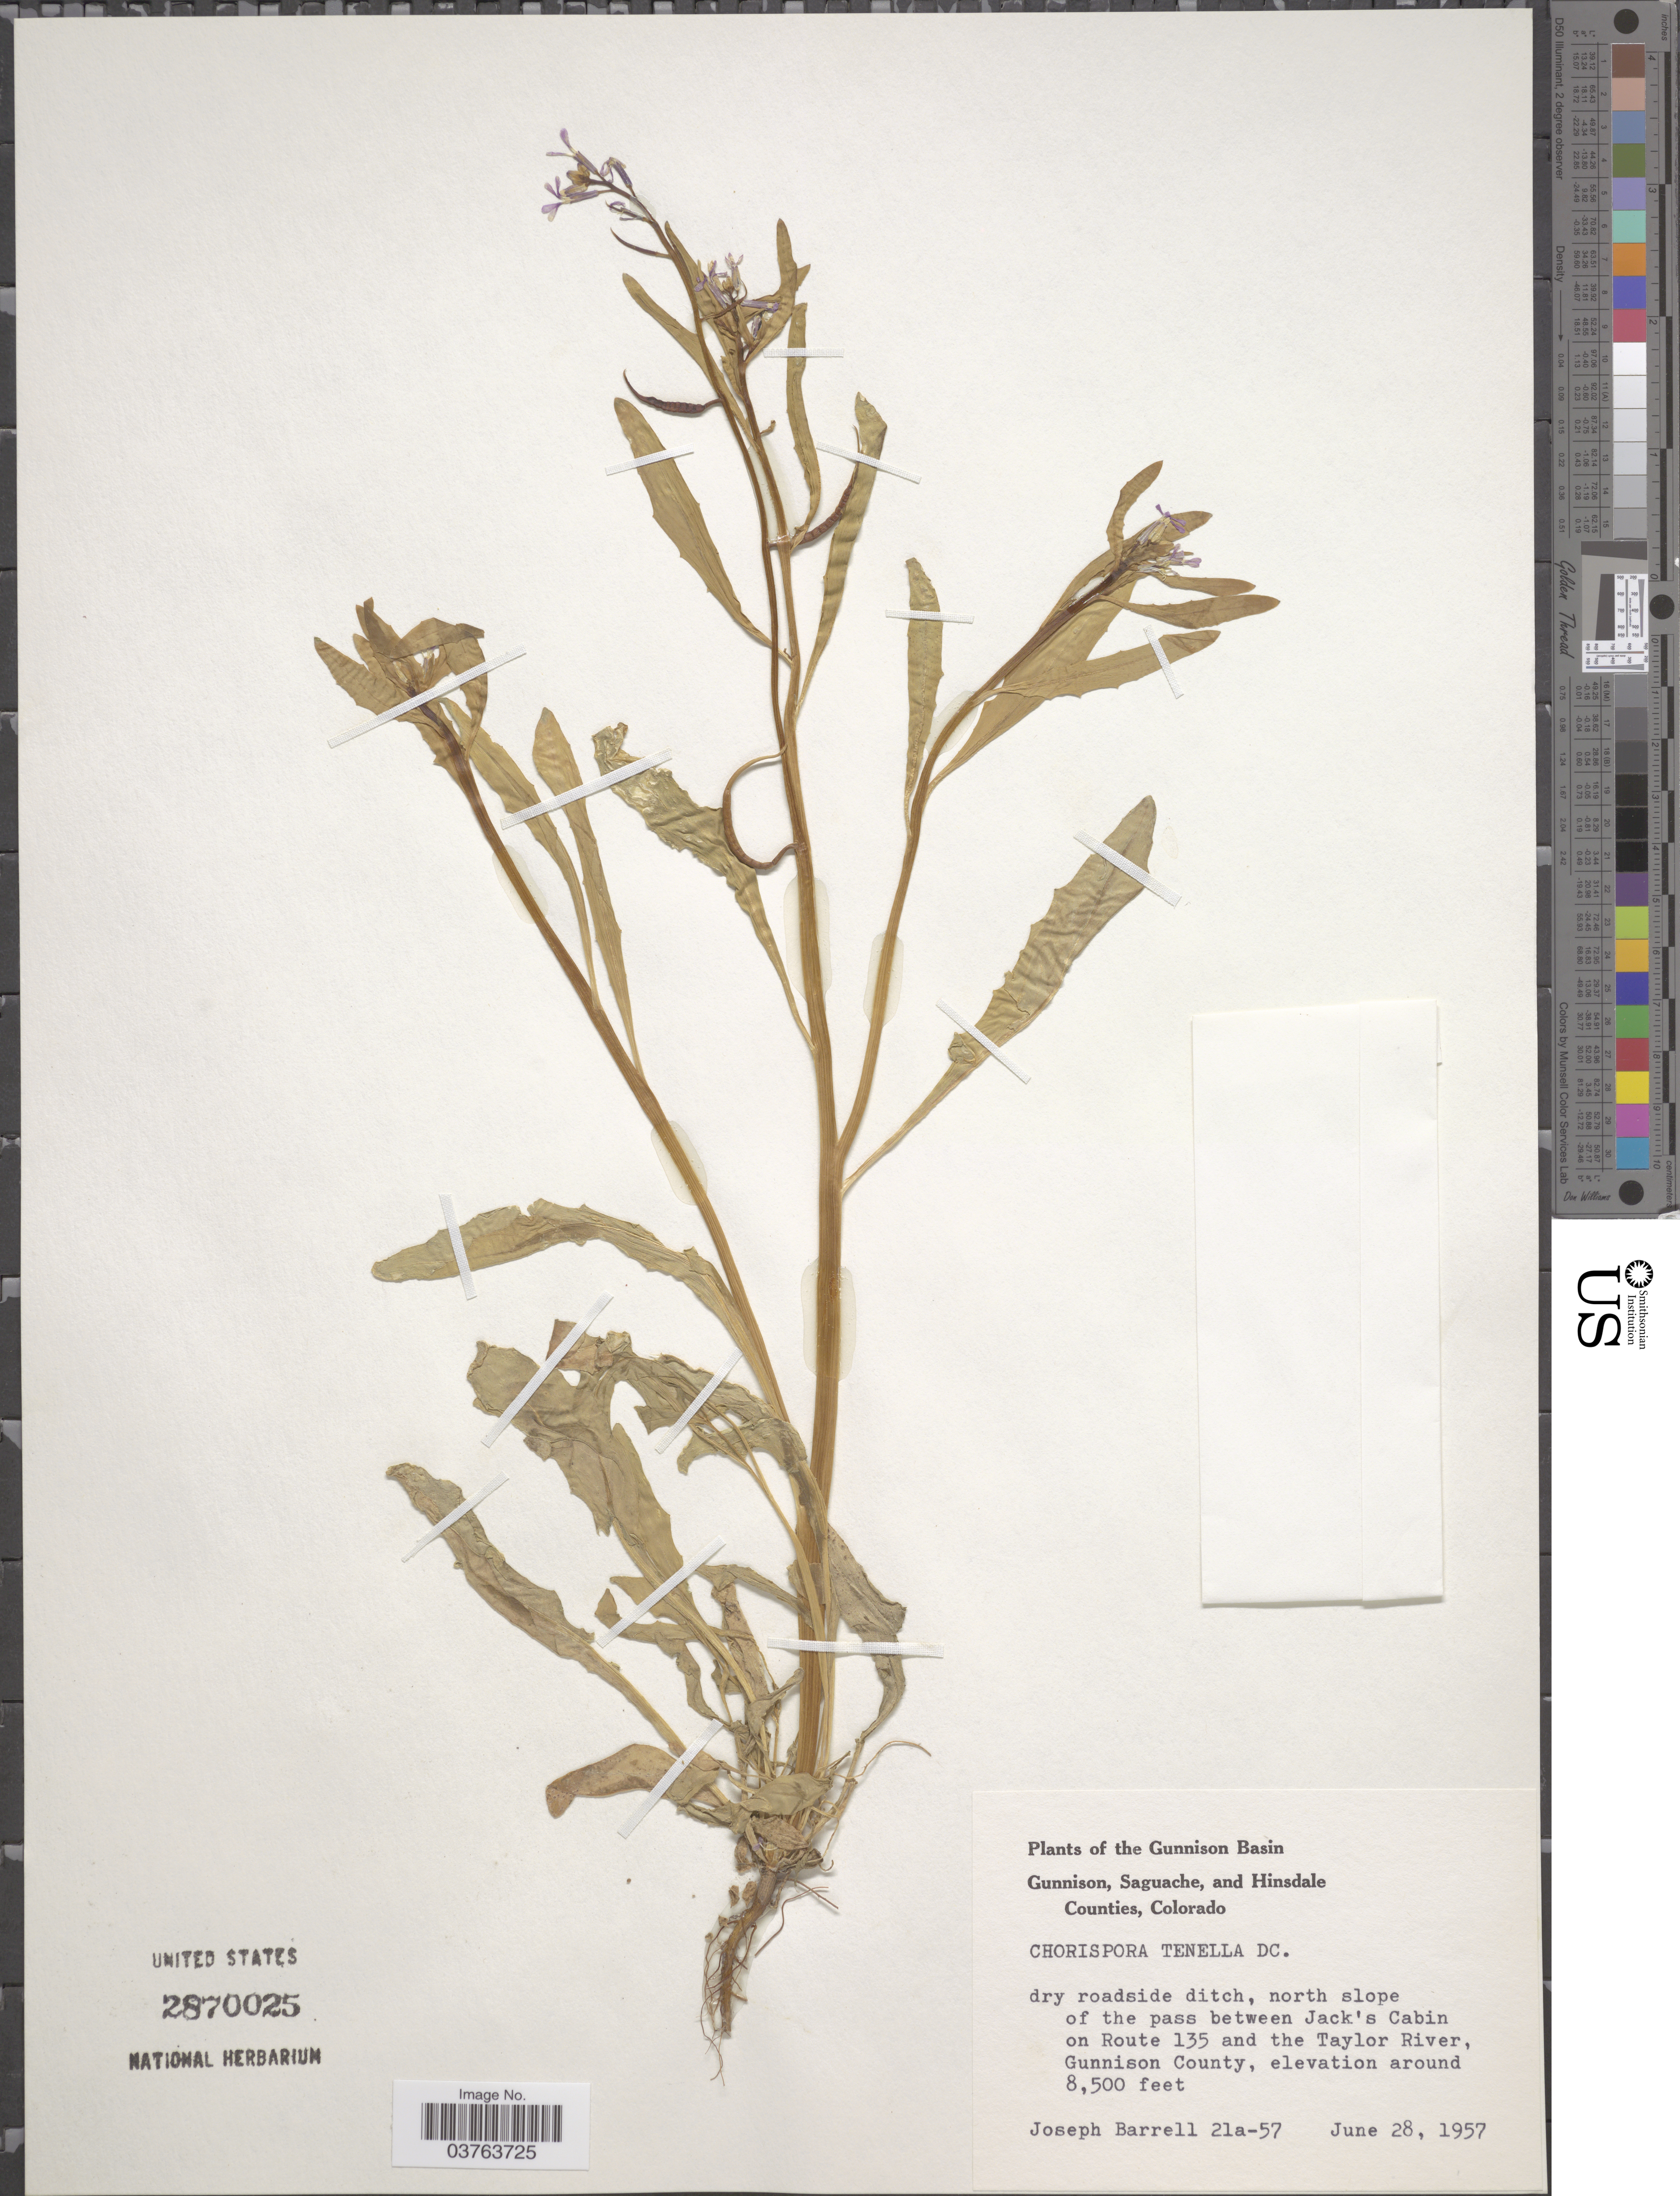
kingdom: Plantae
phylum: Tracheophyta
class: Magnoliopsida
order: Brassicales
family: Brassicaceae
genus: Chorispora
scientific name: Chorispora tenella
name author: DC.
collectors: J. Barrell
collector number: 21a-57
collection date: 1957-06-28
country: United States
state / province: Colorado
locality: The Gunnison Basin. North slope of the pass between Jack's Cabin on Route 135 and the Taylor River, Gunnison County.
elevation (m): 2591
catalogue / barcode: US 2870025